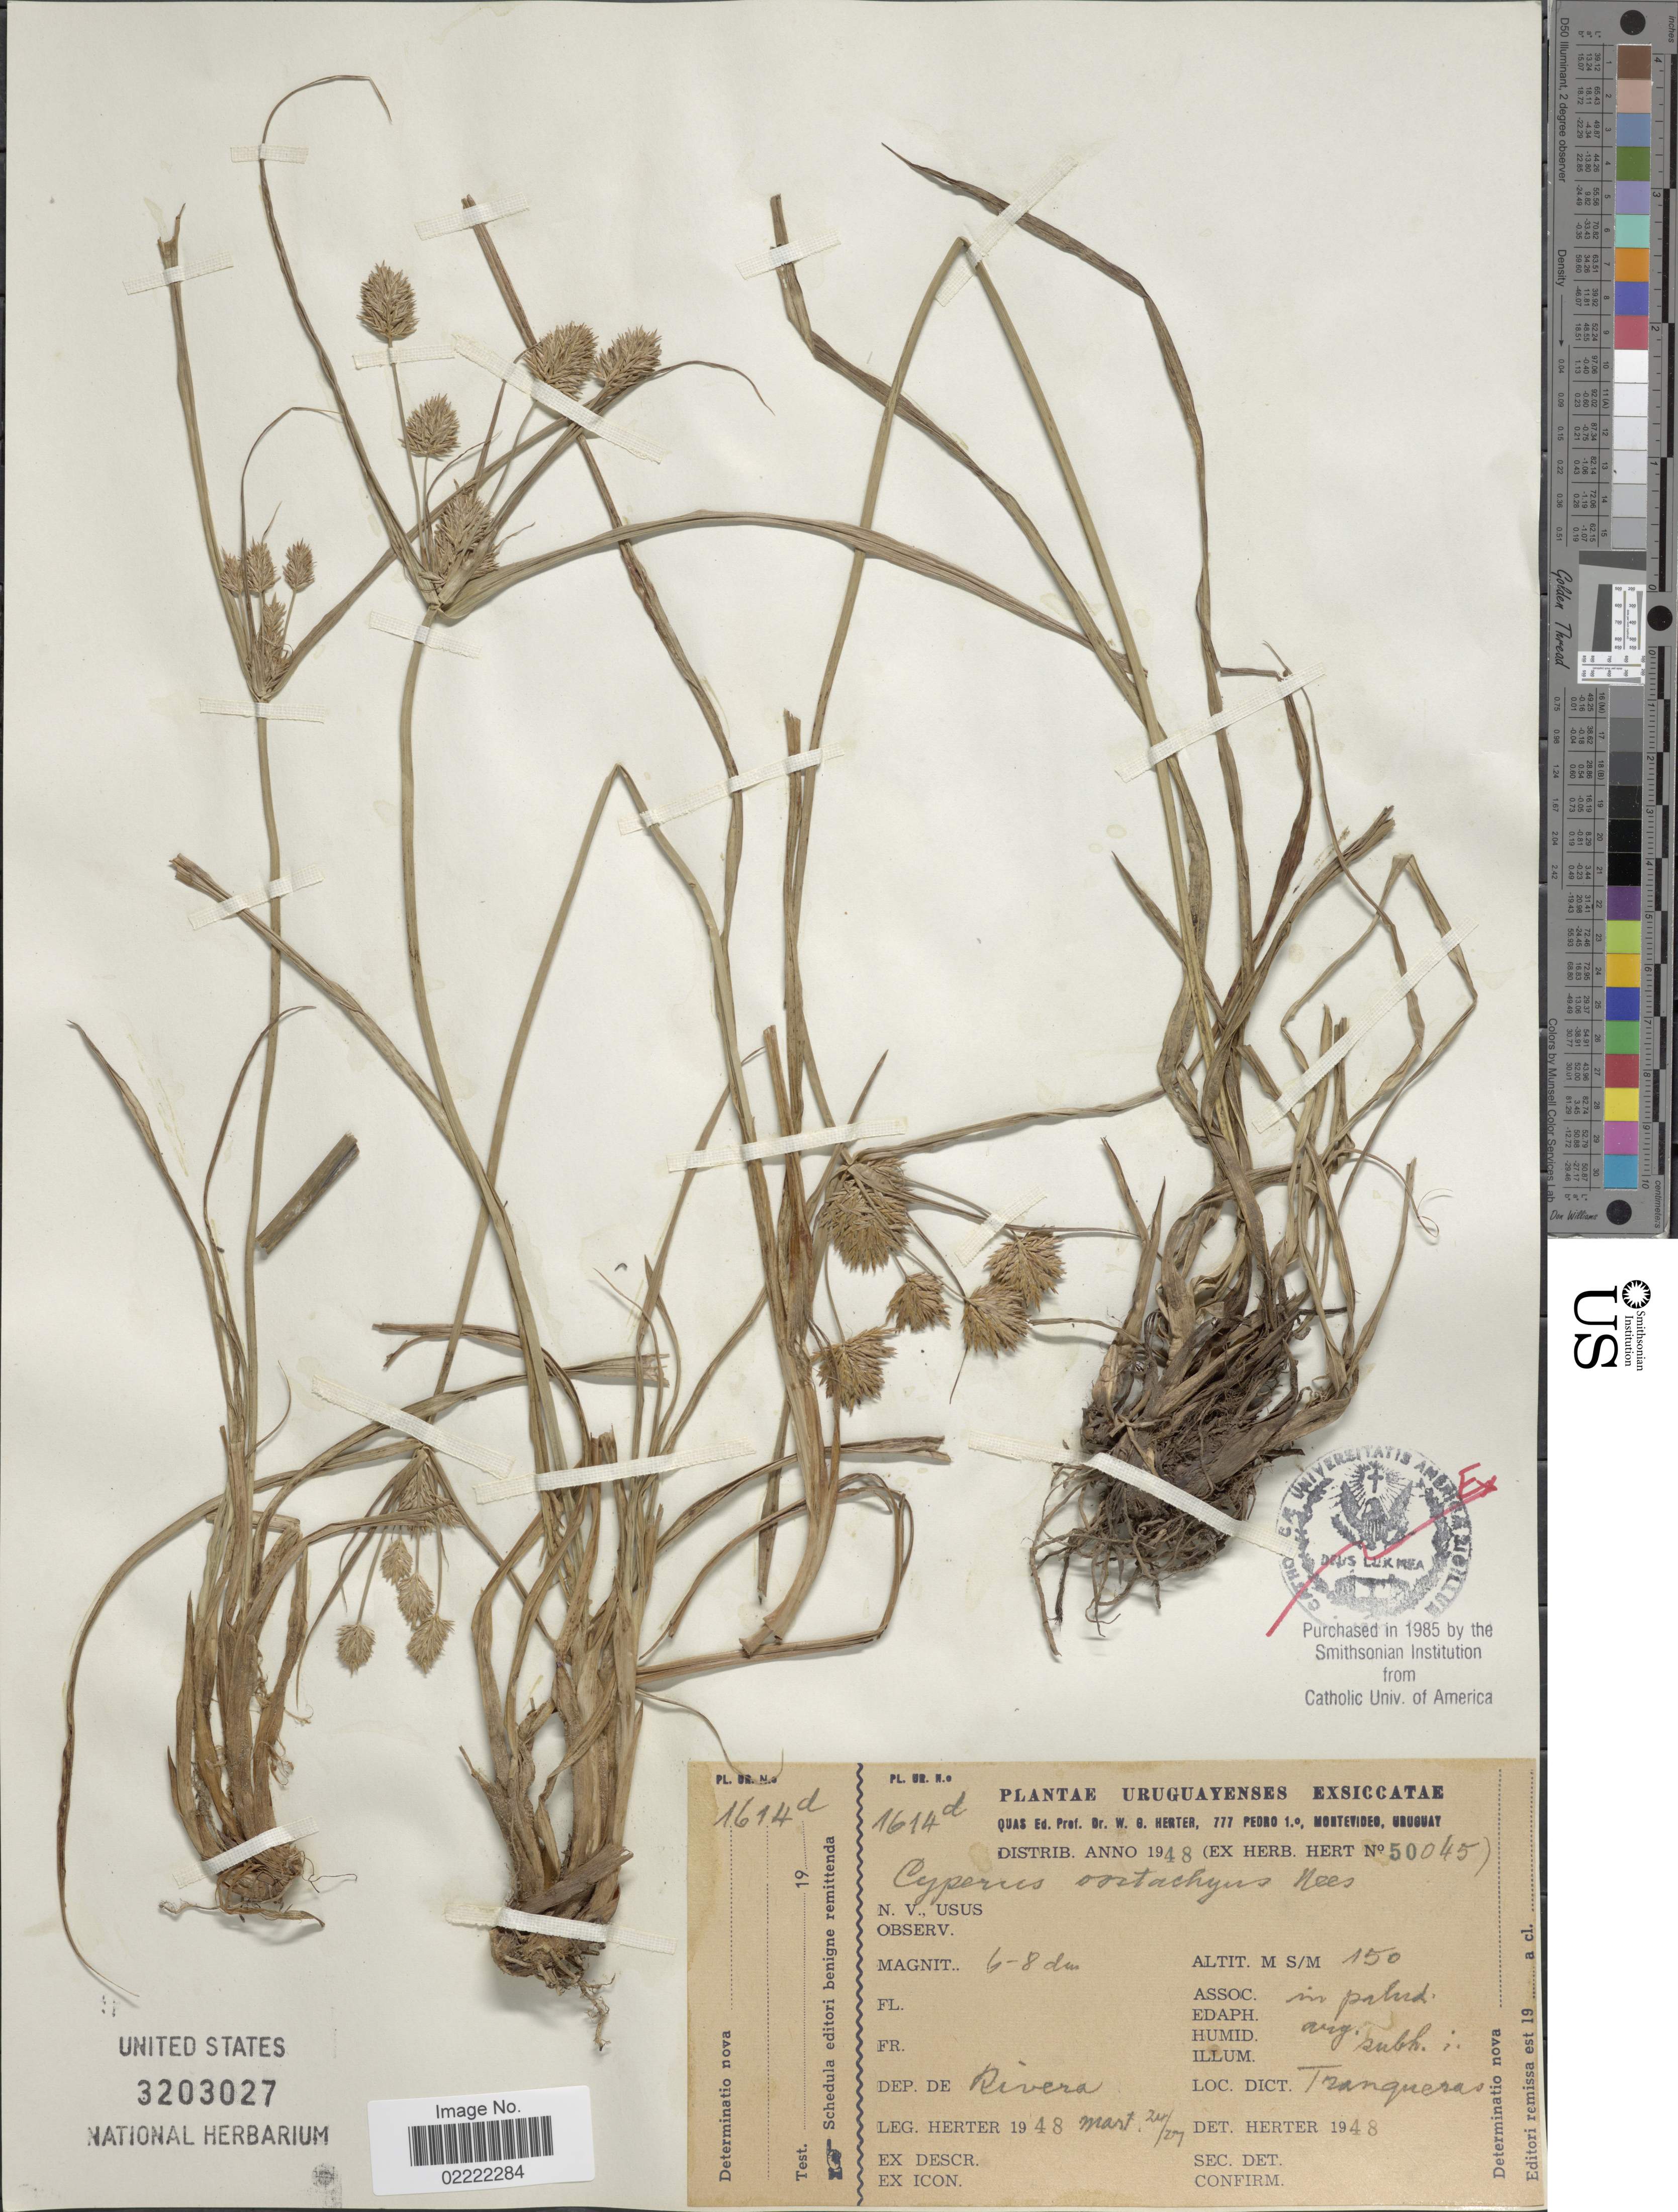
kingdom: Plantae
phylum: Tracheophyta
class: Liliopsida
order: Poales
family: Cyperaceae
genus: Cyperus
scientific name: Cyperus laetus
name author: J. Presl & C. Presl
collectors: W. G. Herter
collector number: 1614d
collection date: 1948-03-24/1948-03-27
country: Uruguay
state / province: Montevideo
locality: Dep. de Rivera. Tranqueras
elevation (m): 150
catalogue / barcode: US 3203027